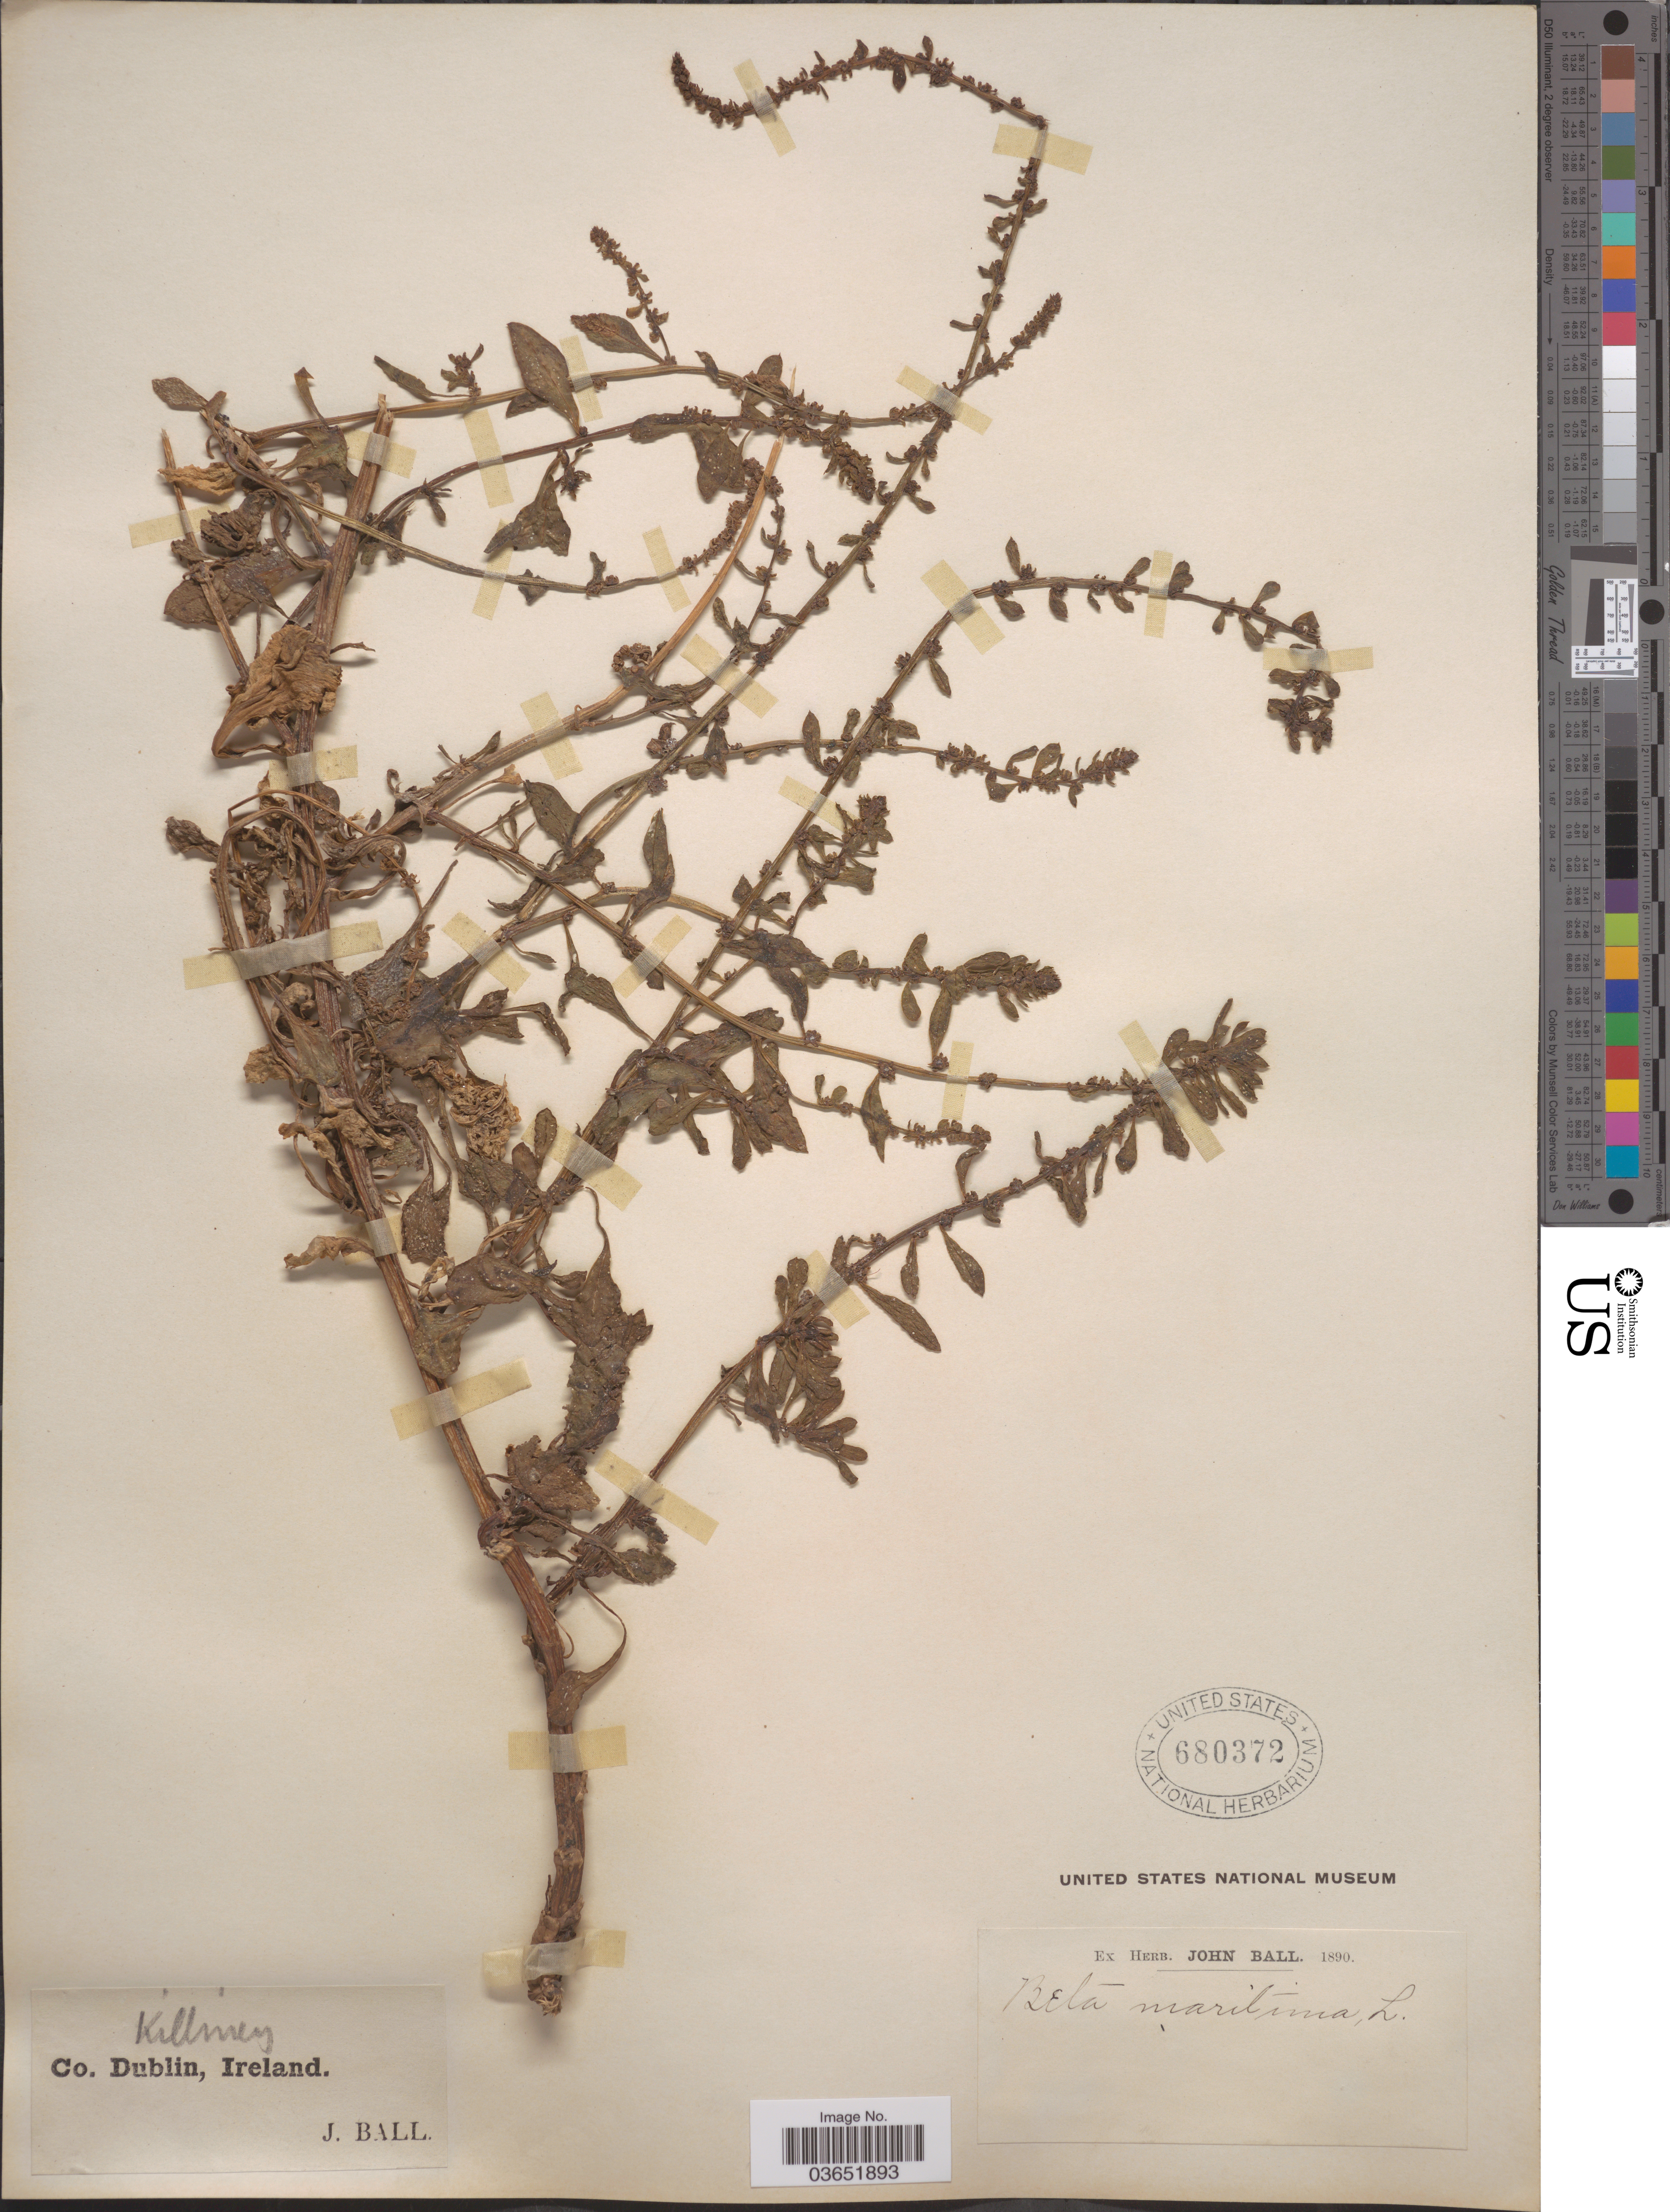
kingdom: Plantae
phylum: Tracheophyta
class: Magnoliopsida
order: Caryophyllales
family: Amaranthaceae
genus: Beta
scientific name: Beta maritima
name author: L.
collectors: J. Ball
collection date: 1890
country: Ireland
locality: Killiney. Co. Dublin.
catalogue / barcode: US 680372